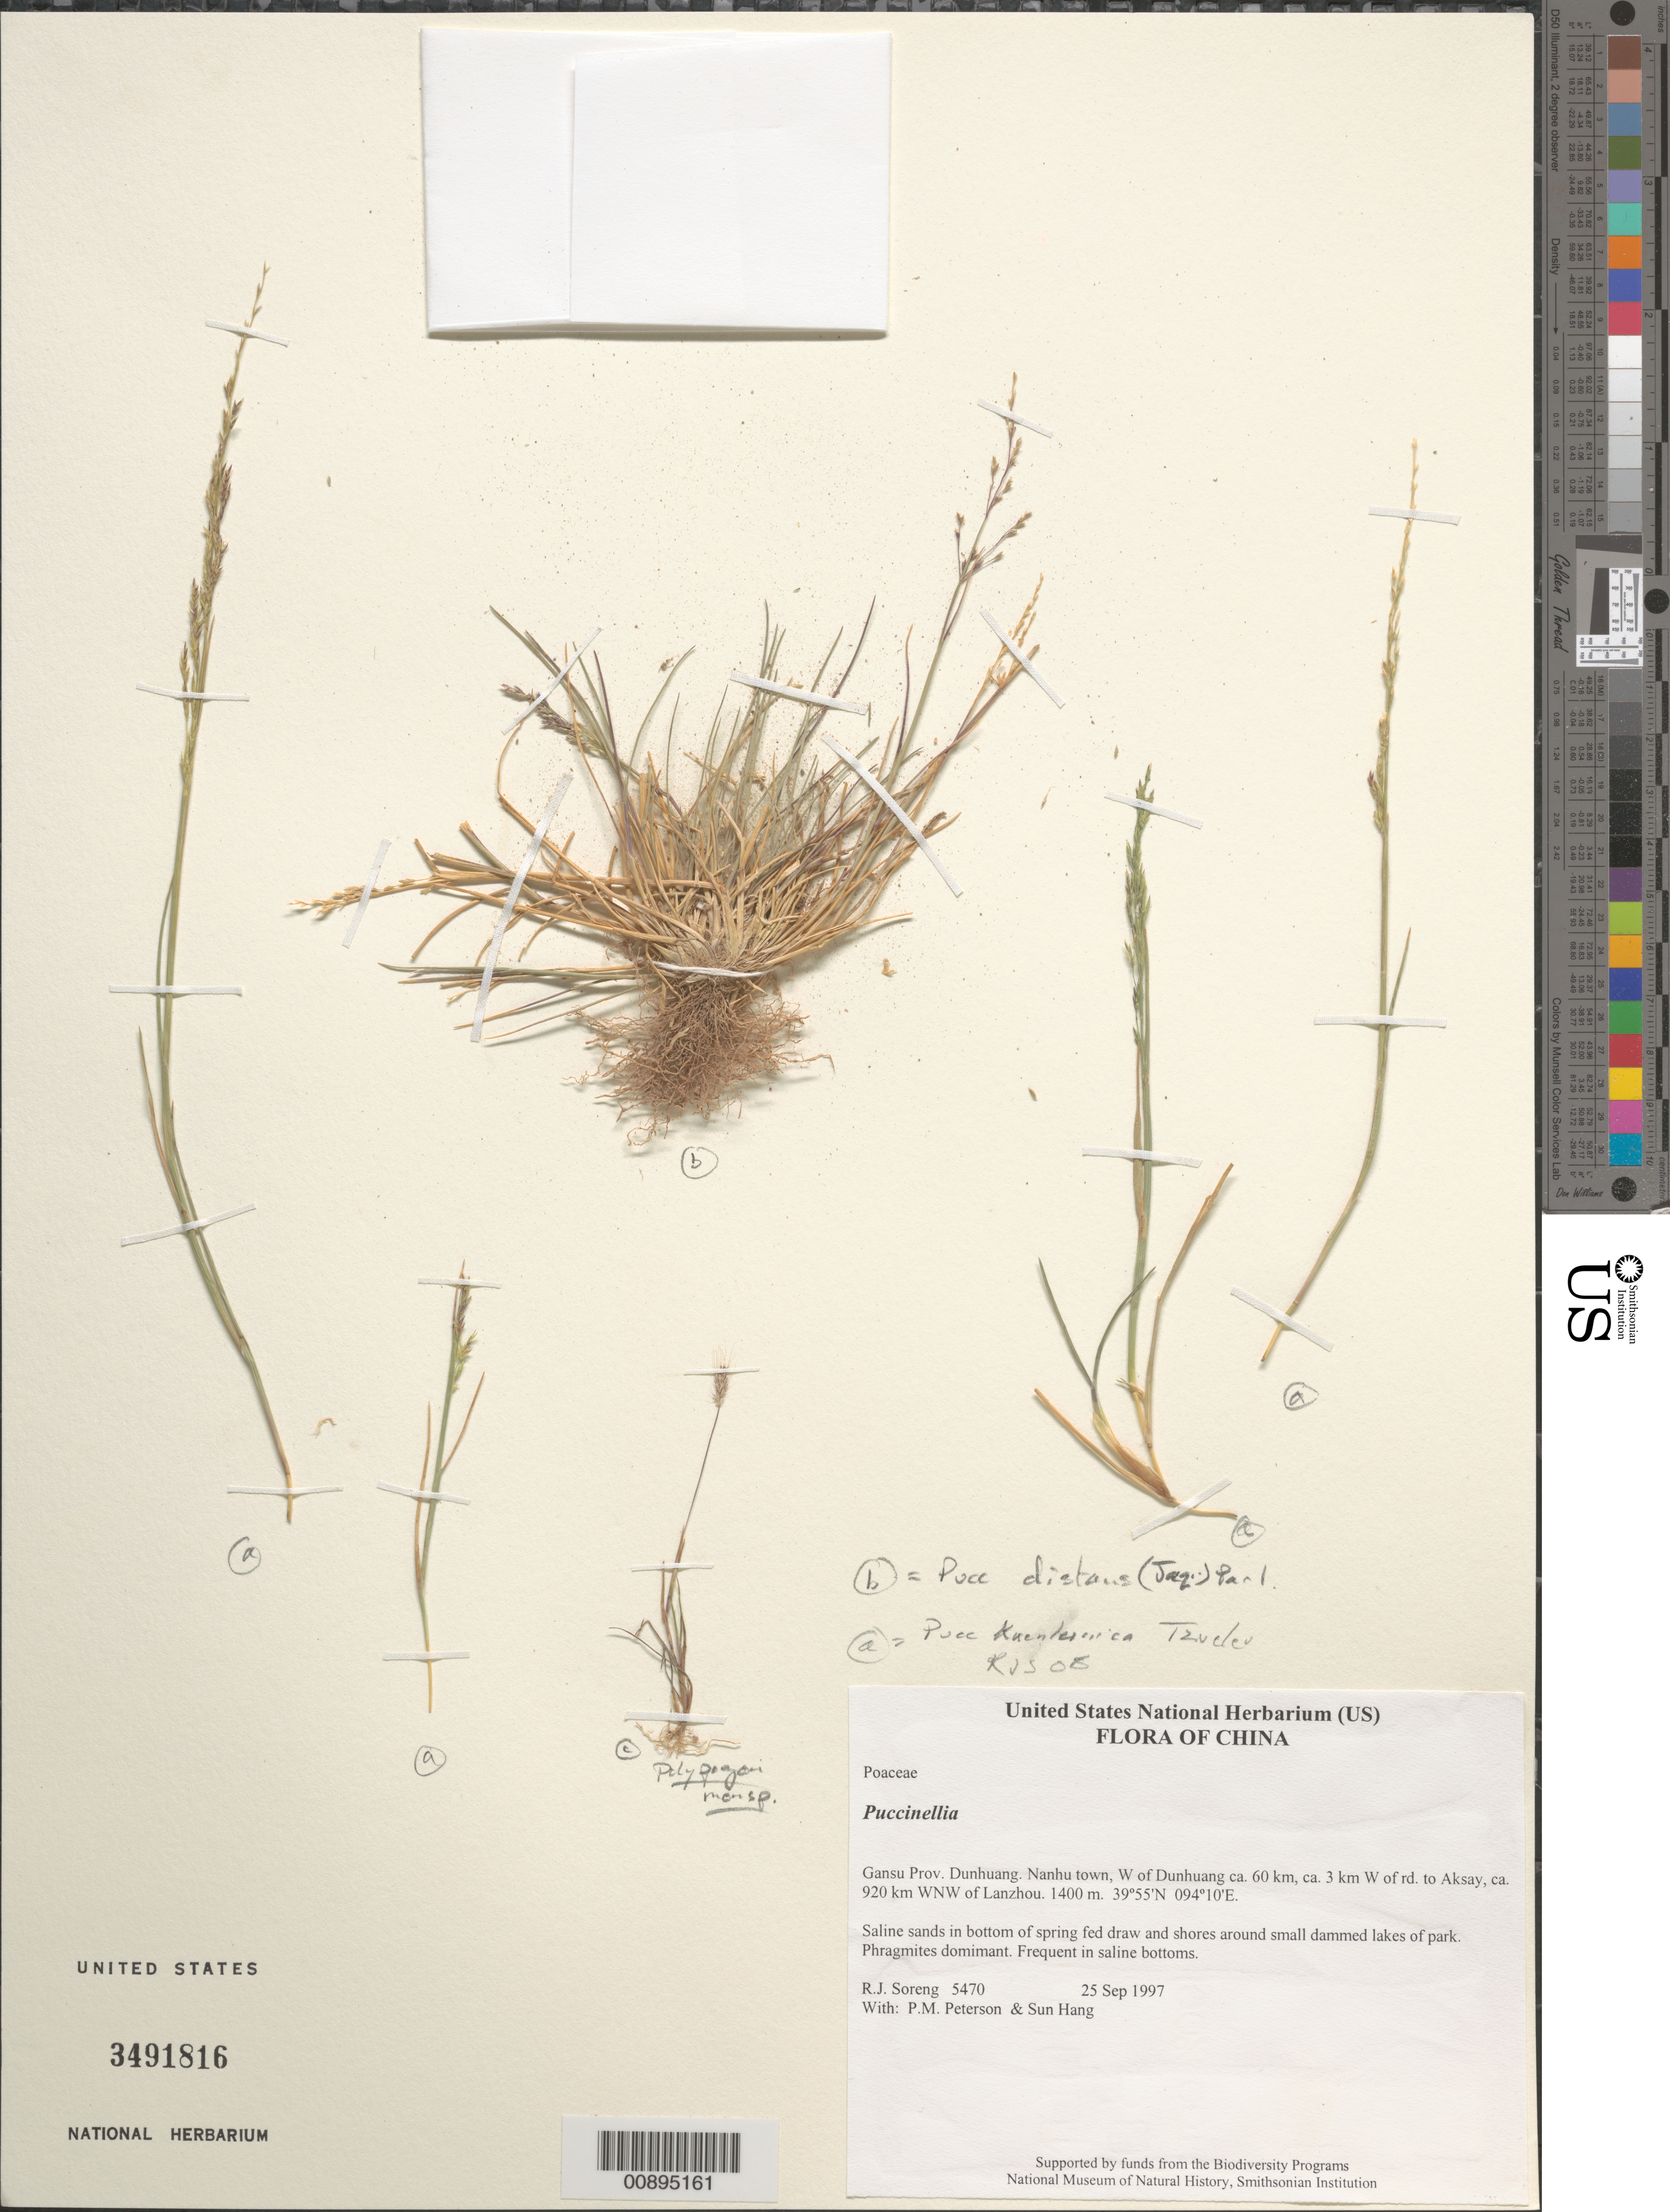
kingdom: Plantae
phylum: Tracheophyta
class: Liliopsida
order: Poales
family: Poaceae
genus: Puccinellia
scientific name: Puccinellia distans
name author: (Jacq.) Parl.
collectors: R. J. Soreng, P. M. Peterson & Sun Hang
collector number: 5470-b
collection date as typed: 25 Sep 1997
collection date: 1997-09-25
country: China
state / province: Gansu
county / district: Dunhuang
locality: Nanhu town, W of Dunhuang ca. 60 km, ca. 3 km W of rd. to Aksay, ca. 920 km WNW of Lanzhou.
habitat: Saline sands in bottom of spring fed draw and shores around small dammed lakes of park. Phragmites domimant.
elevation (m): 1400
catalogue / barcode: US 3491816